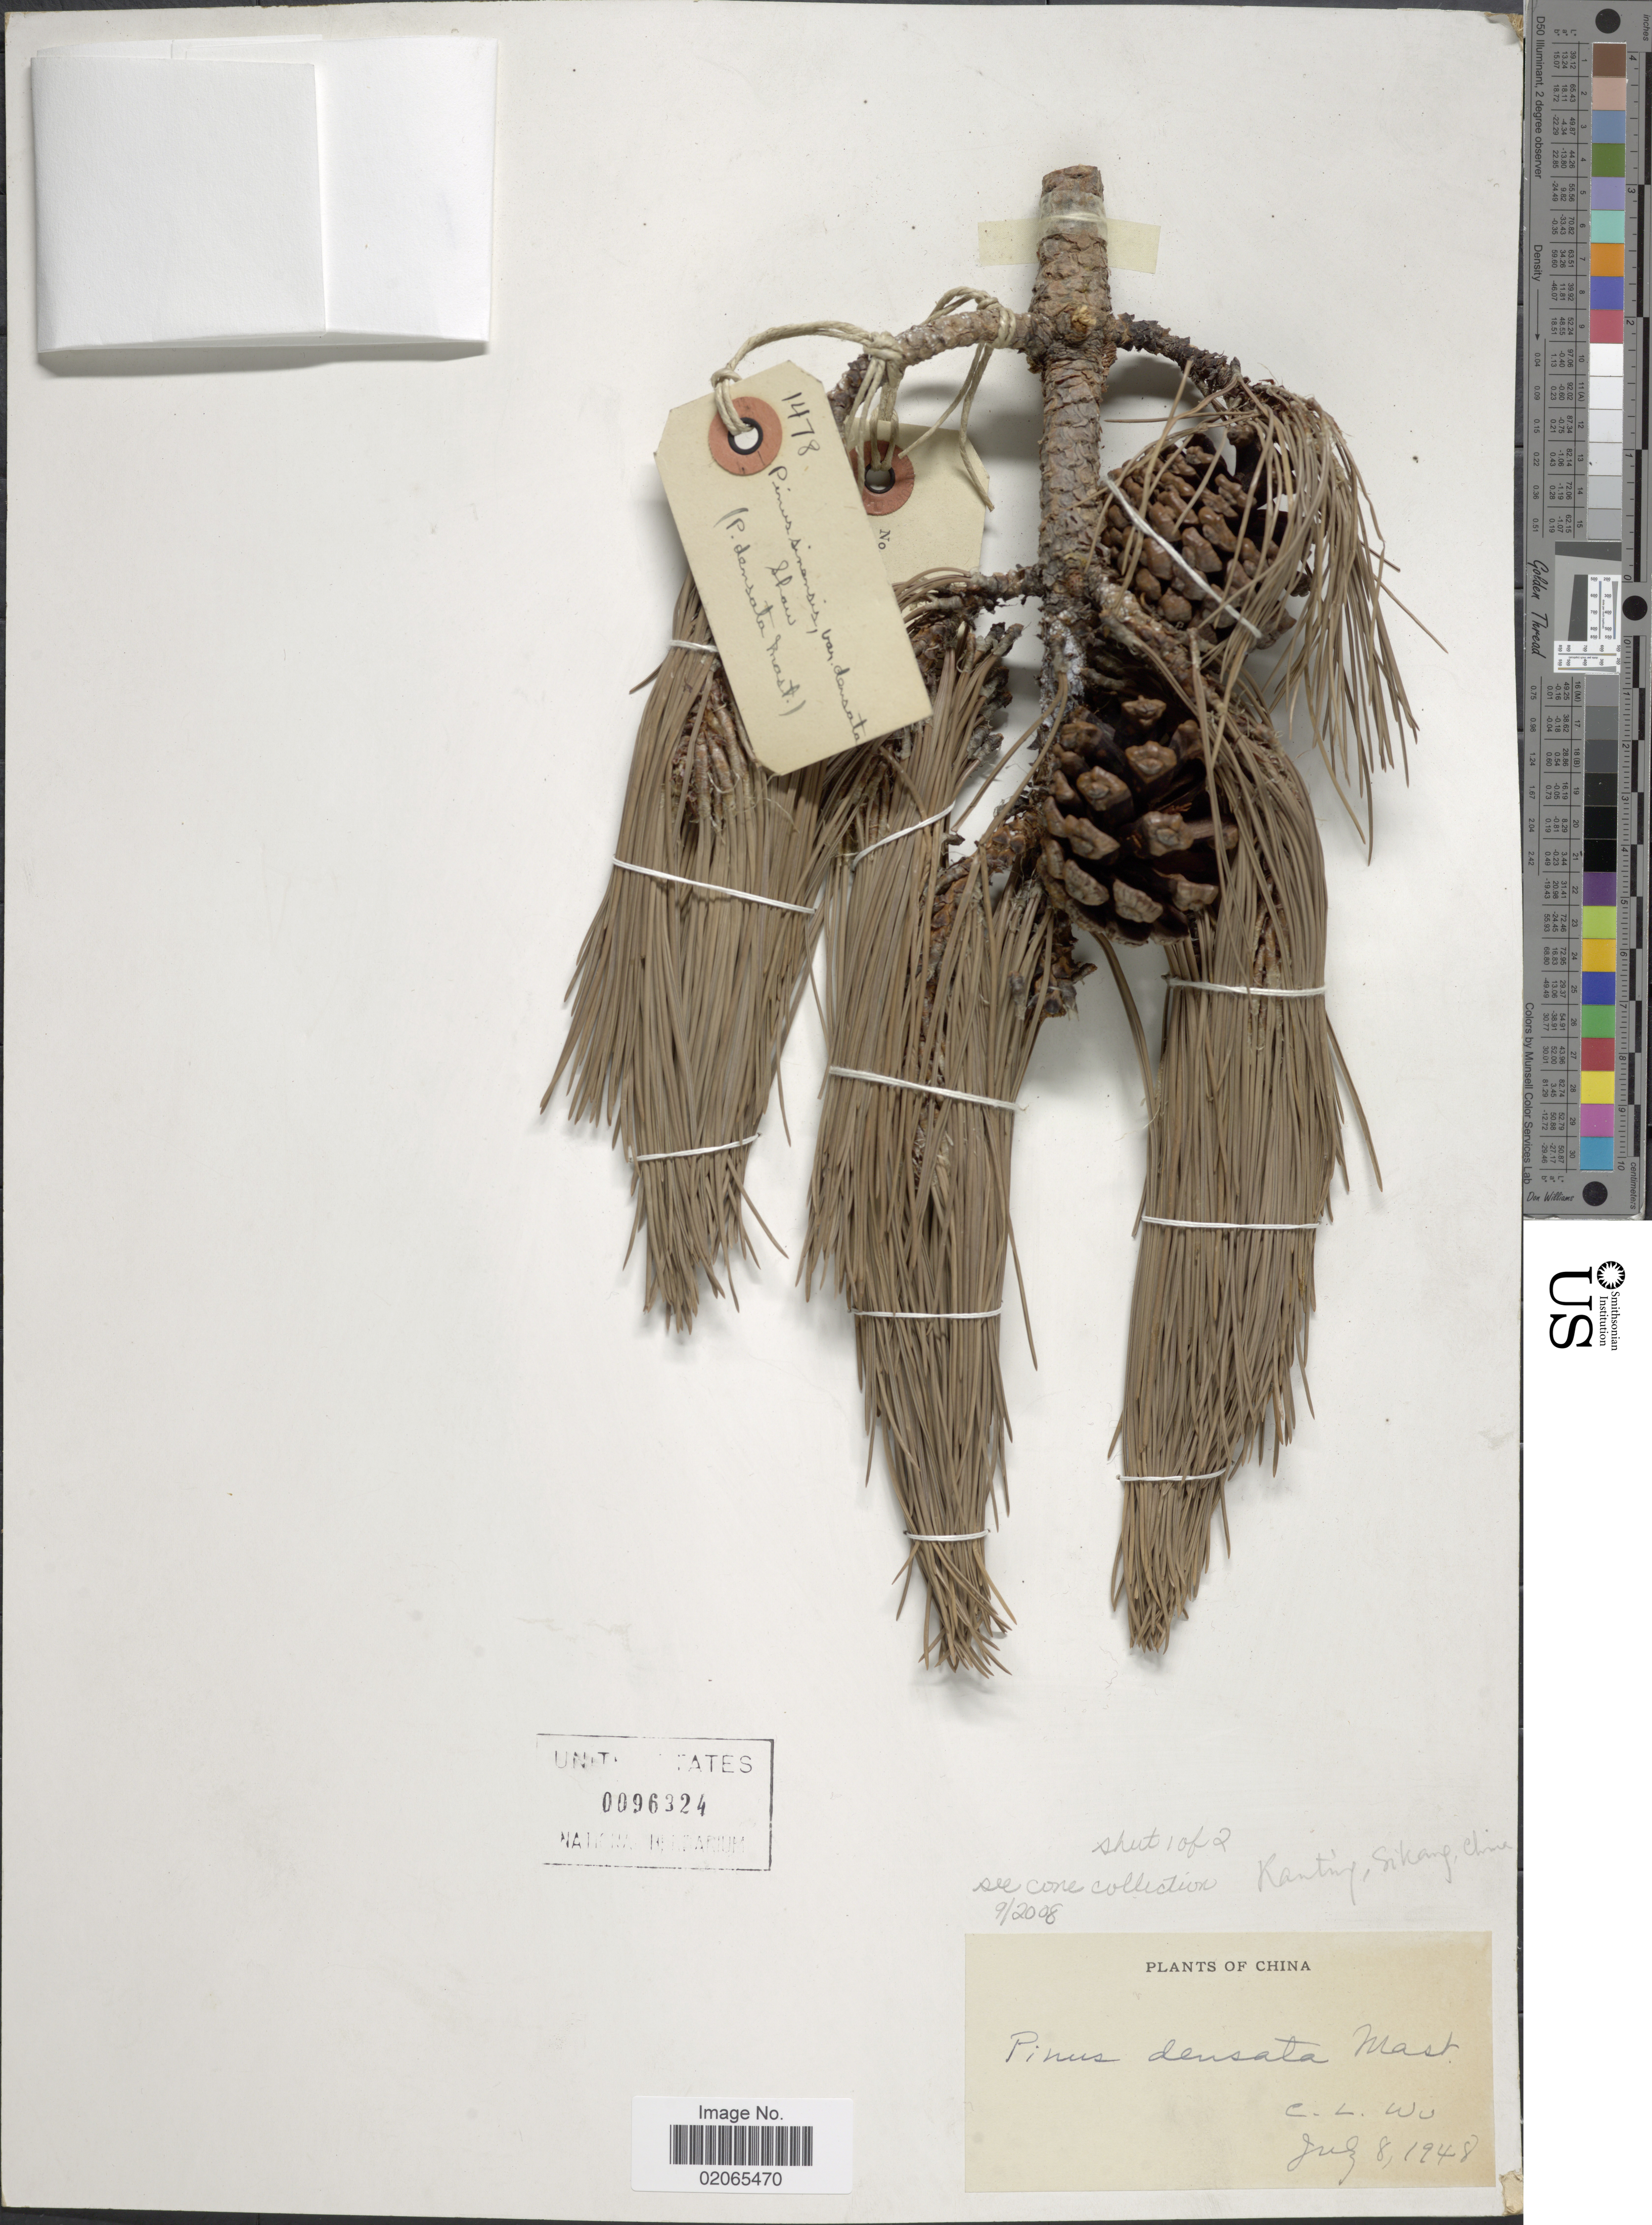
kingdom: Plantae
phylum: Tracheophyta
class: Pinopsida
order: Pinales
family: Pinaceae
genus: Pinus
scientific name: Pinus densata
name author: Mast.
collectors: C. L. Wu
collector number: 1478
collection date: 1948-07-08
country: China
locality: Kanting, Sikamp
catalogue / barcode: US 96324